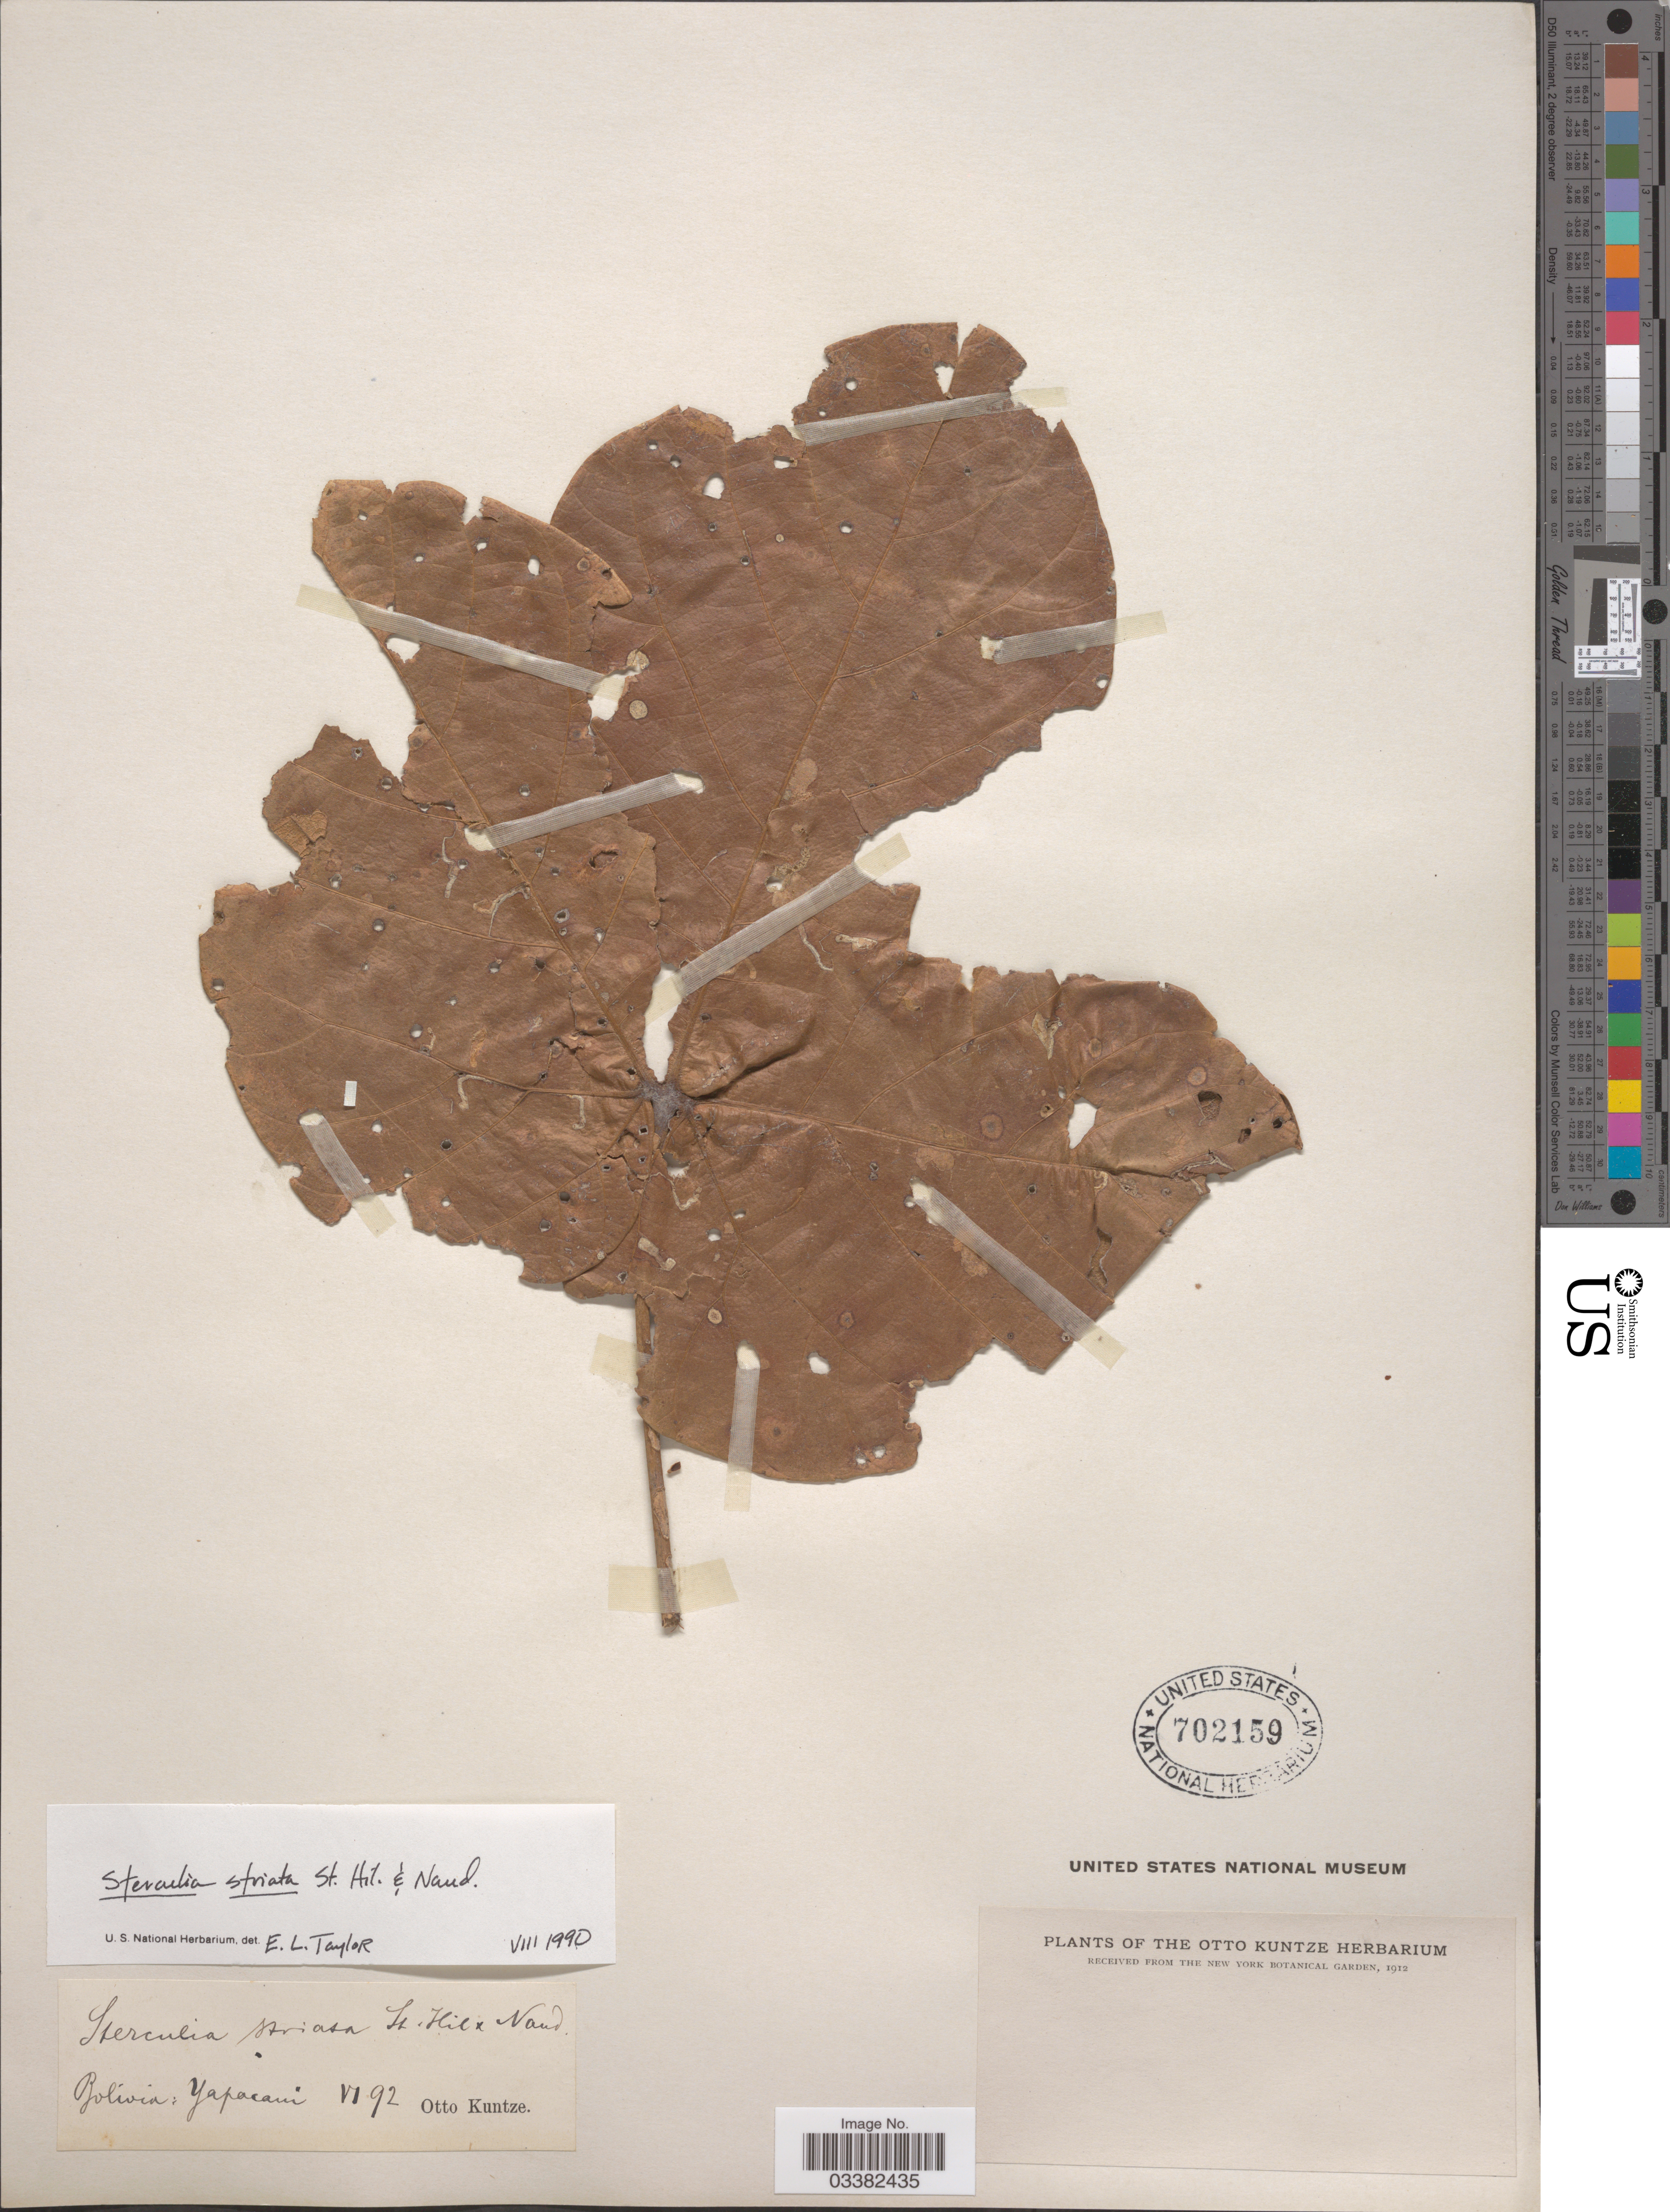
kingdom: Plantae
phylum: Tracheophyta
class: Magnoliopsida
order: Malvales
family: Malvaceae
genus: Sterculia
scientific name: Sterculia striata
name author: A. St.-Hil. & Naudin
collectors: C.E.O. Kuntze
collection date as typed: Transcribed d/m/y: /6/92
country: Bolivia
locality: Yapacani.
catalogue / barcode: US 702159